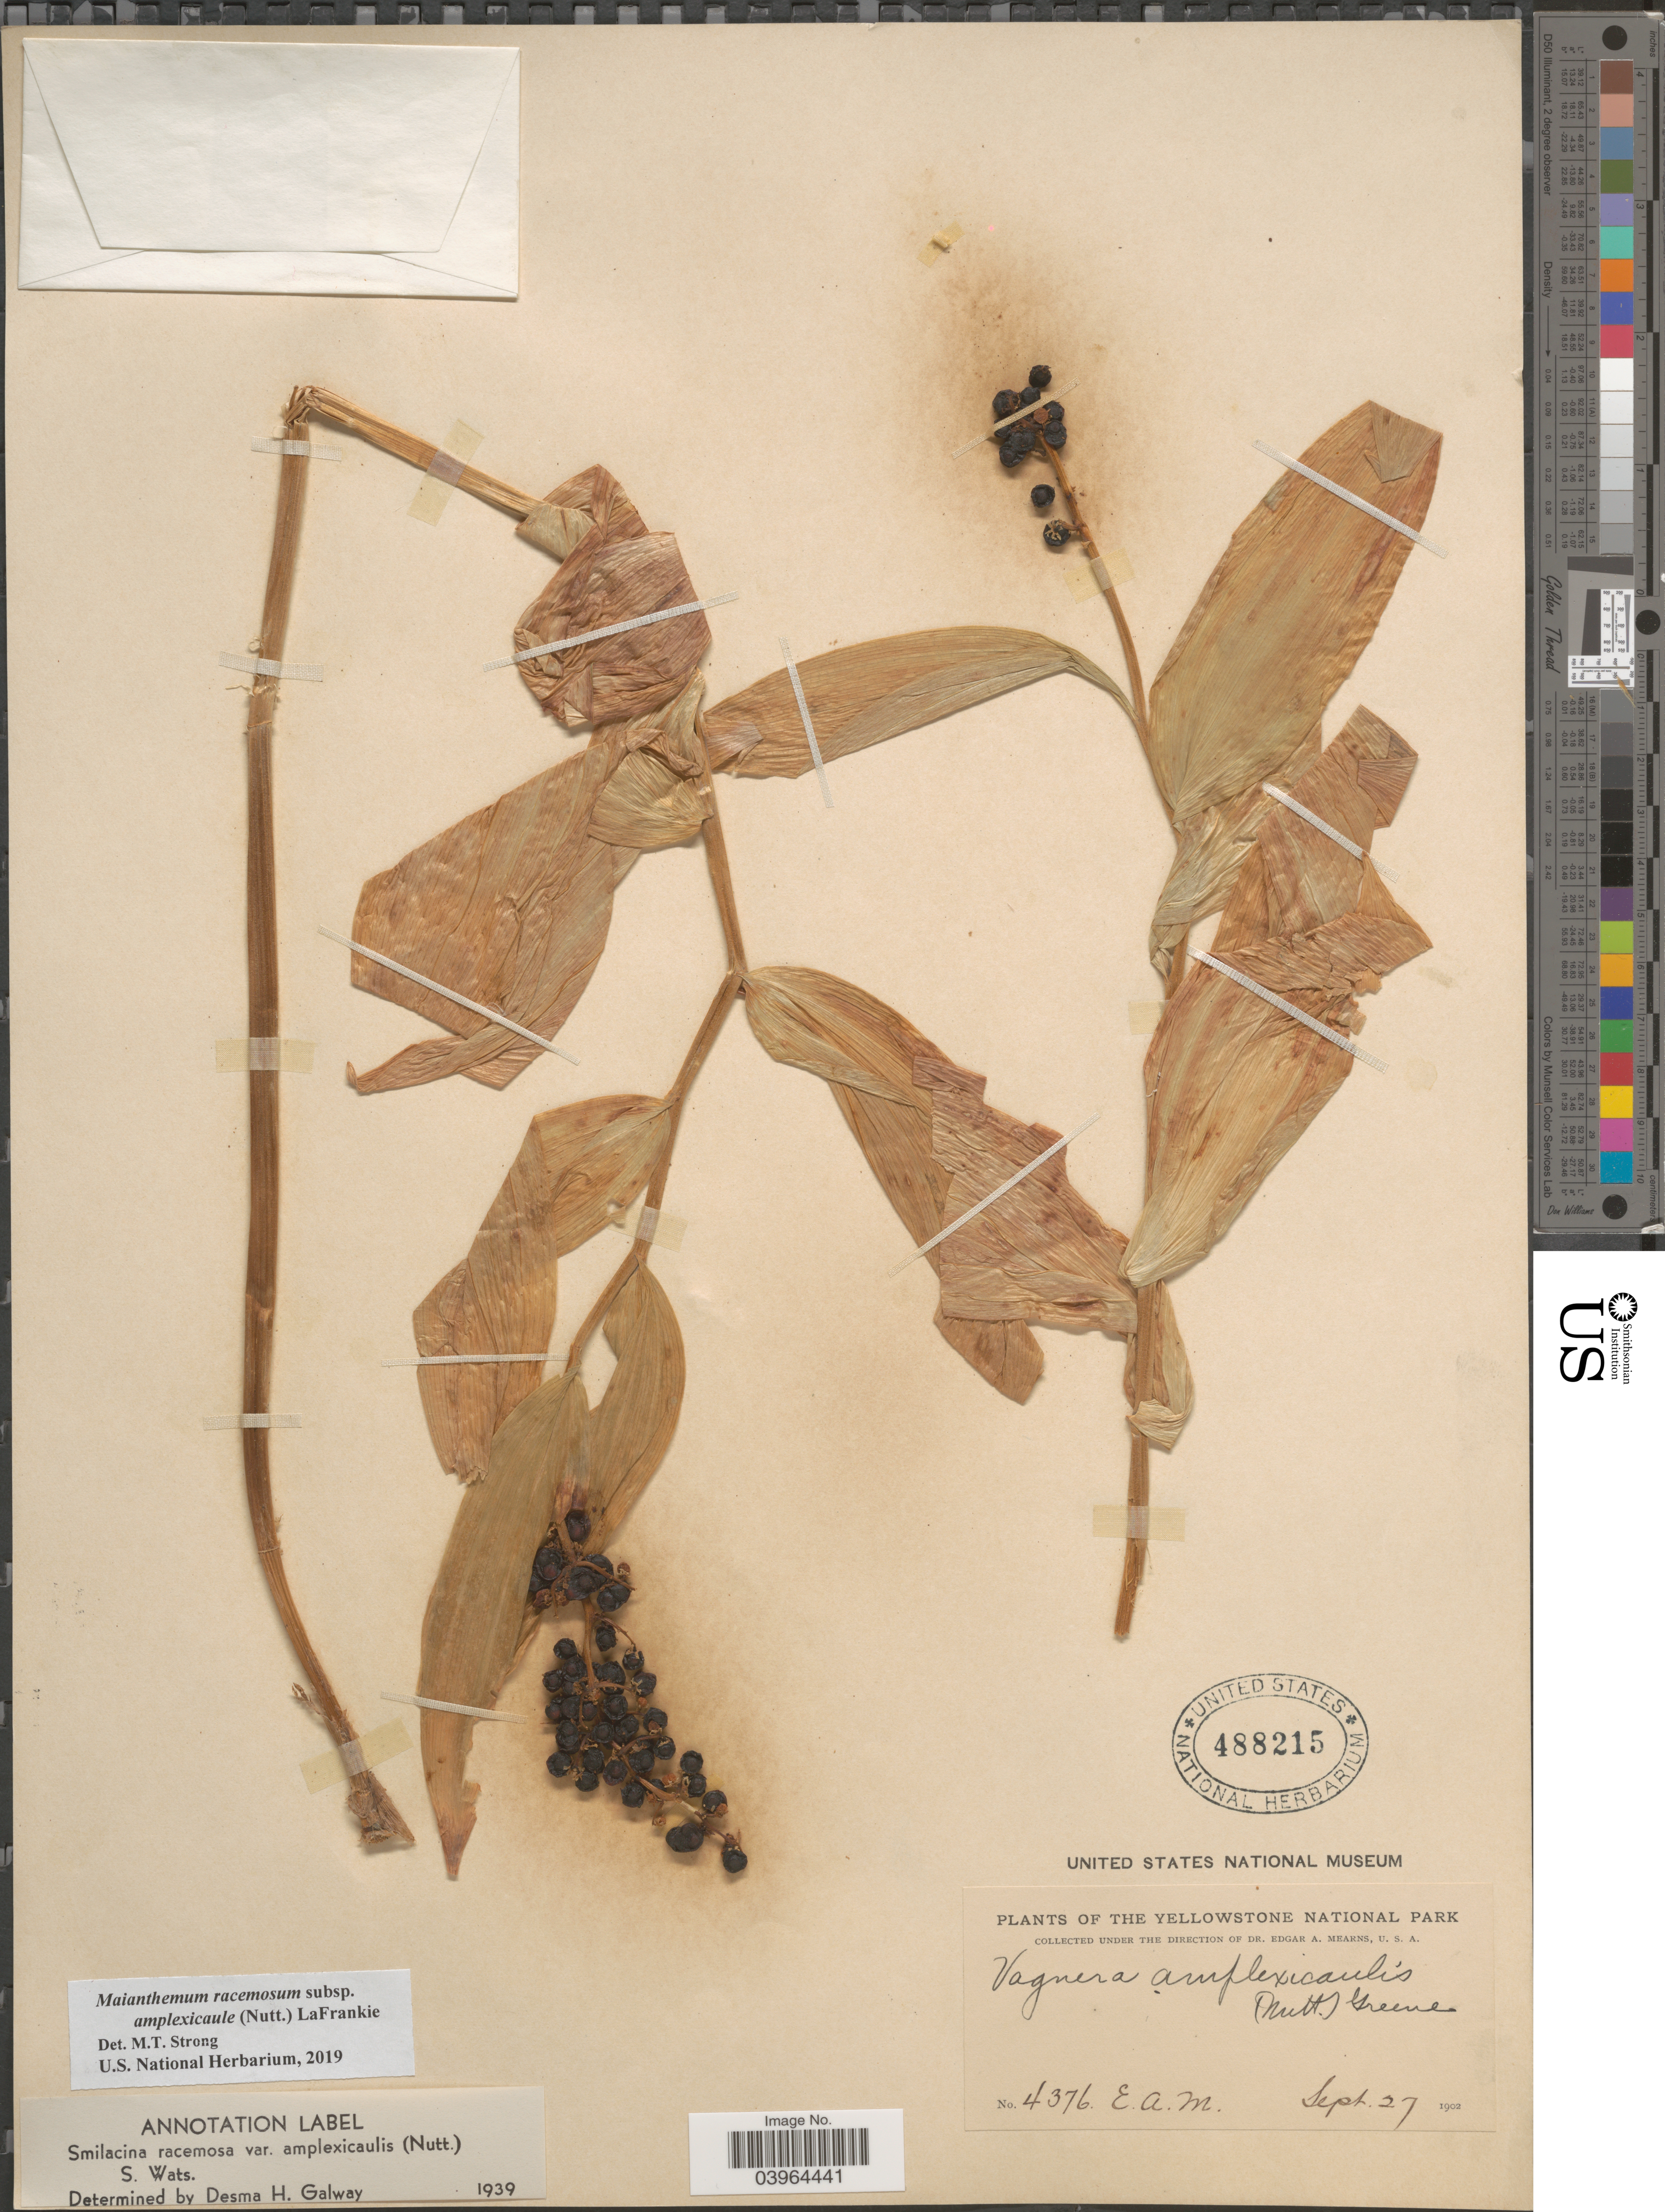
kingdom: Plantae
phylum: Tracheophyta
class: Liliopsida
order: Asparagales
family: Asparagaceae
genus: Maianthemum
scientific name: Maianthemum racemosum subsp. amplexicaule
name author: (Nutt.) LaFrankie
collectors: E. A. Mearns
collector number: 4376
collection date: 1902-09-27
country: United States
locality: The Yellowstone National Park.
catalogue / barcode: US 488215